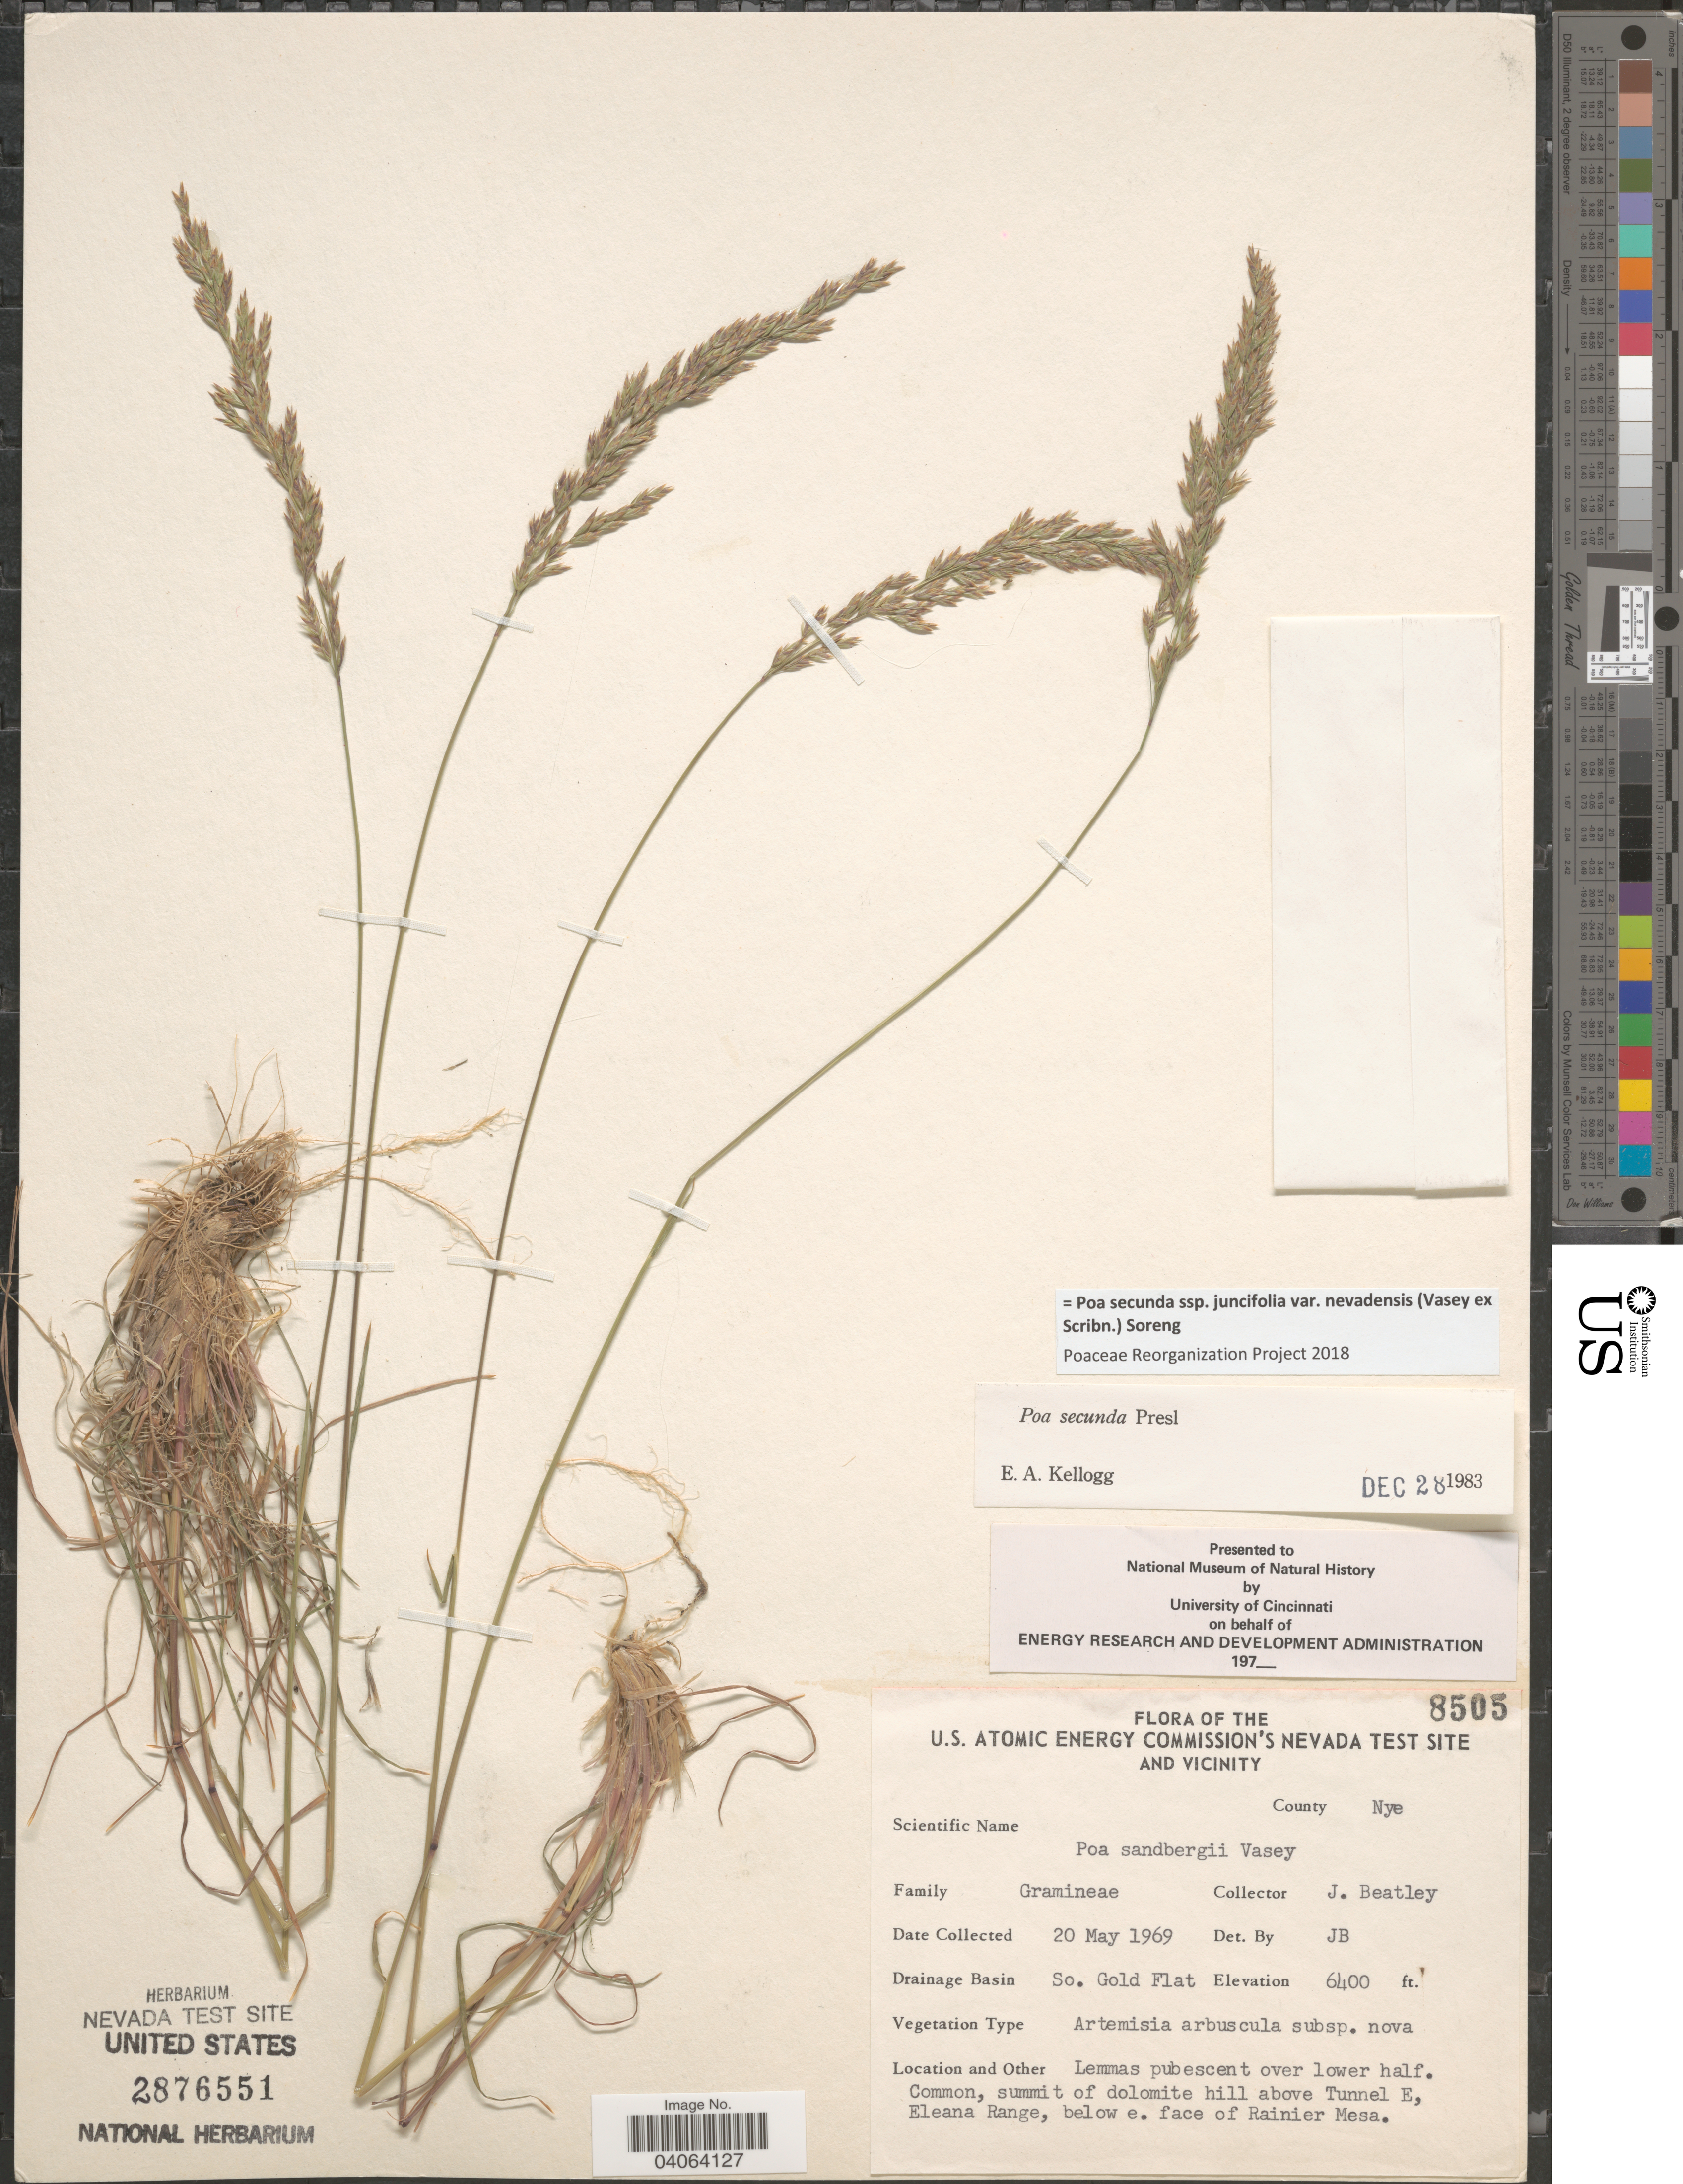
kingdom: Plantae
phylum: Tracheophyta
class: Liliopsida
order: Poales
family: Poaceae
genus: Poa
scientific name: Poa secunda subsp. juncifolia var. nevadensis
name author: (Vasey ex Scribn.) Soreng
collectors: J. C. Beatley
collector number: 8505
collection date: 1969-05-20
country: United States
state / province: Nevada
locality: The U.S. Atomic Energy Commission's Nevada Test Site and vicinity. County Nye. Drainage Basin So. Gold Flat. Hill above Tunnel E, Eleana Range, below e. face of Rainier Mesa.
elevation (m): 1951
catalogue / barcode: US 2876551